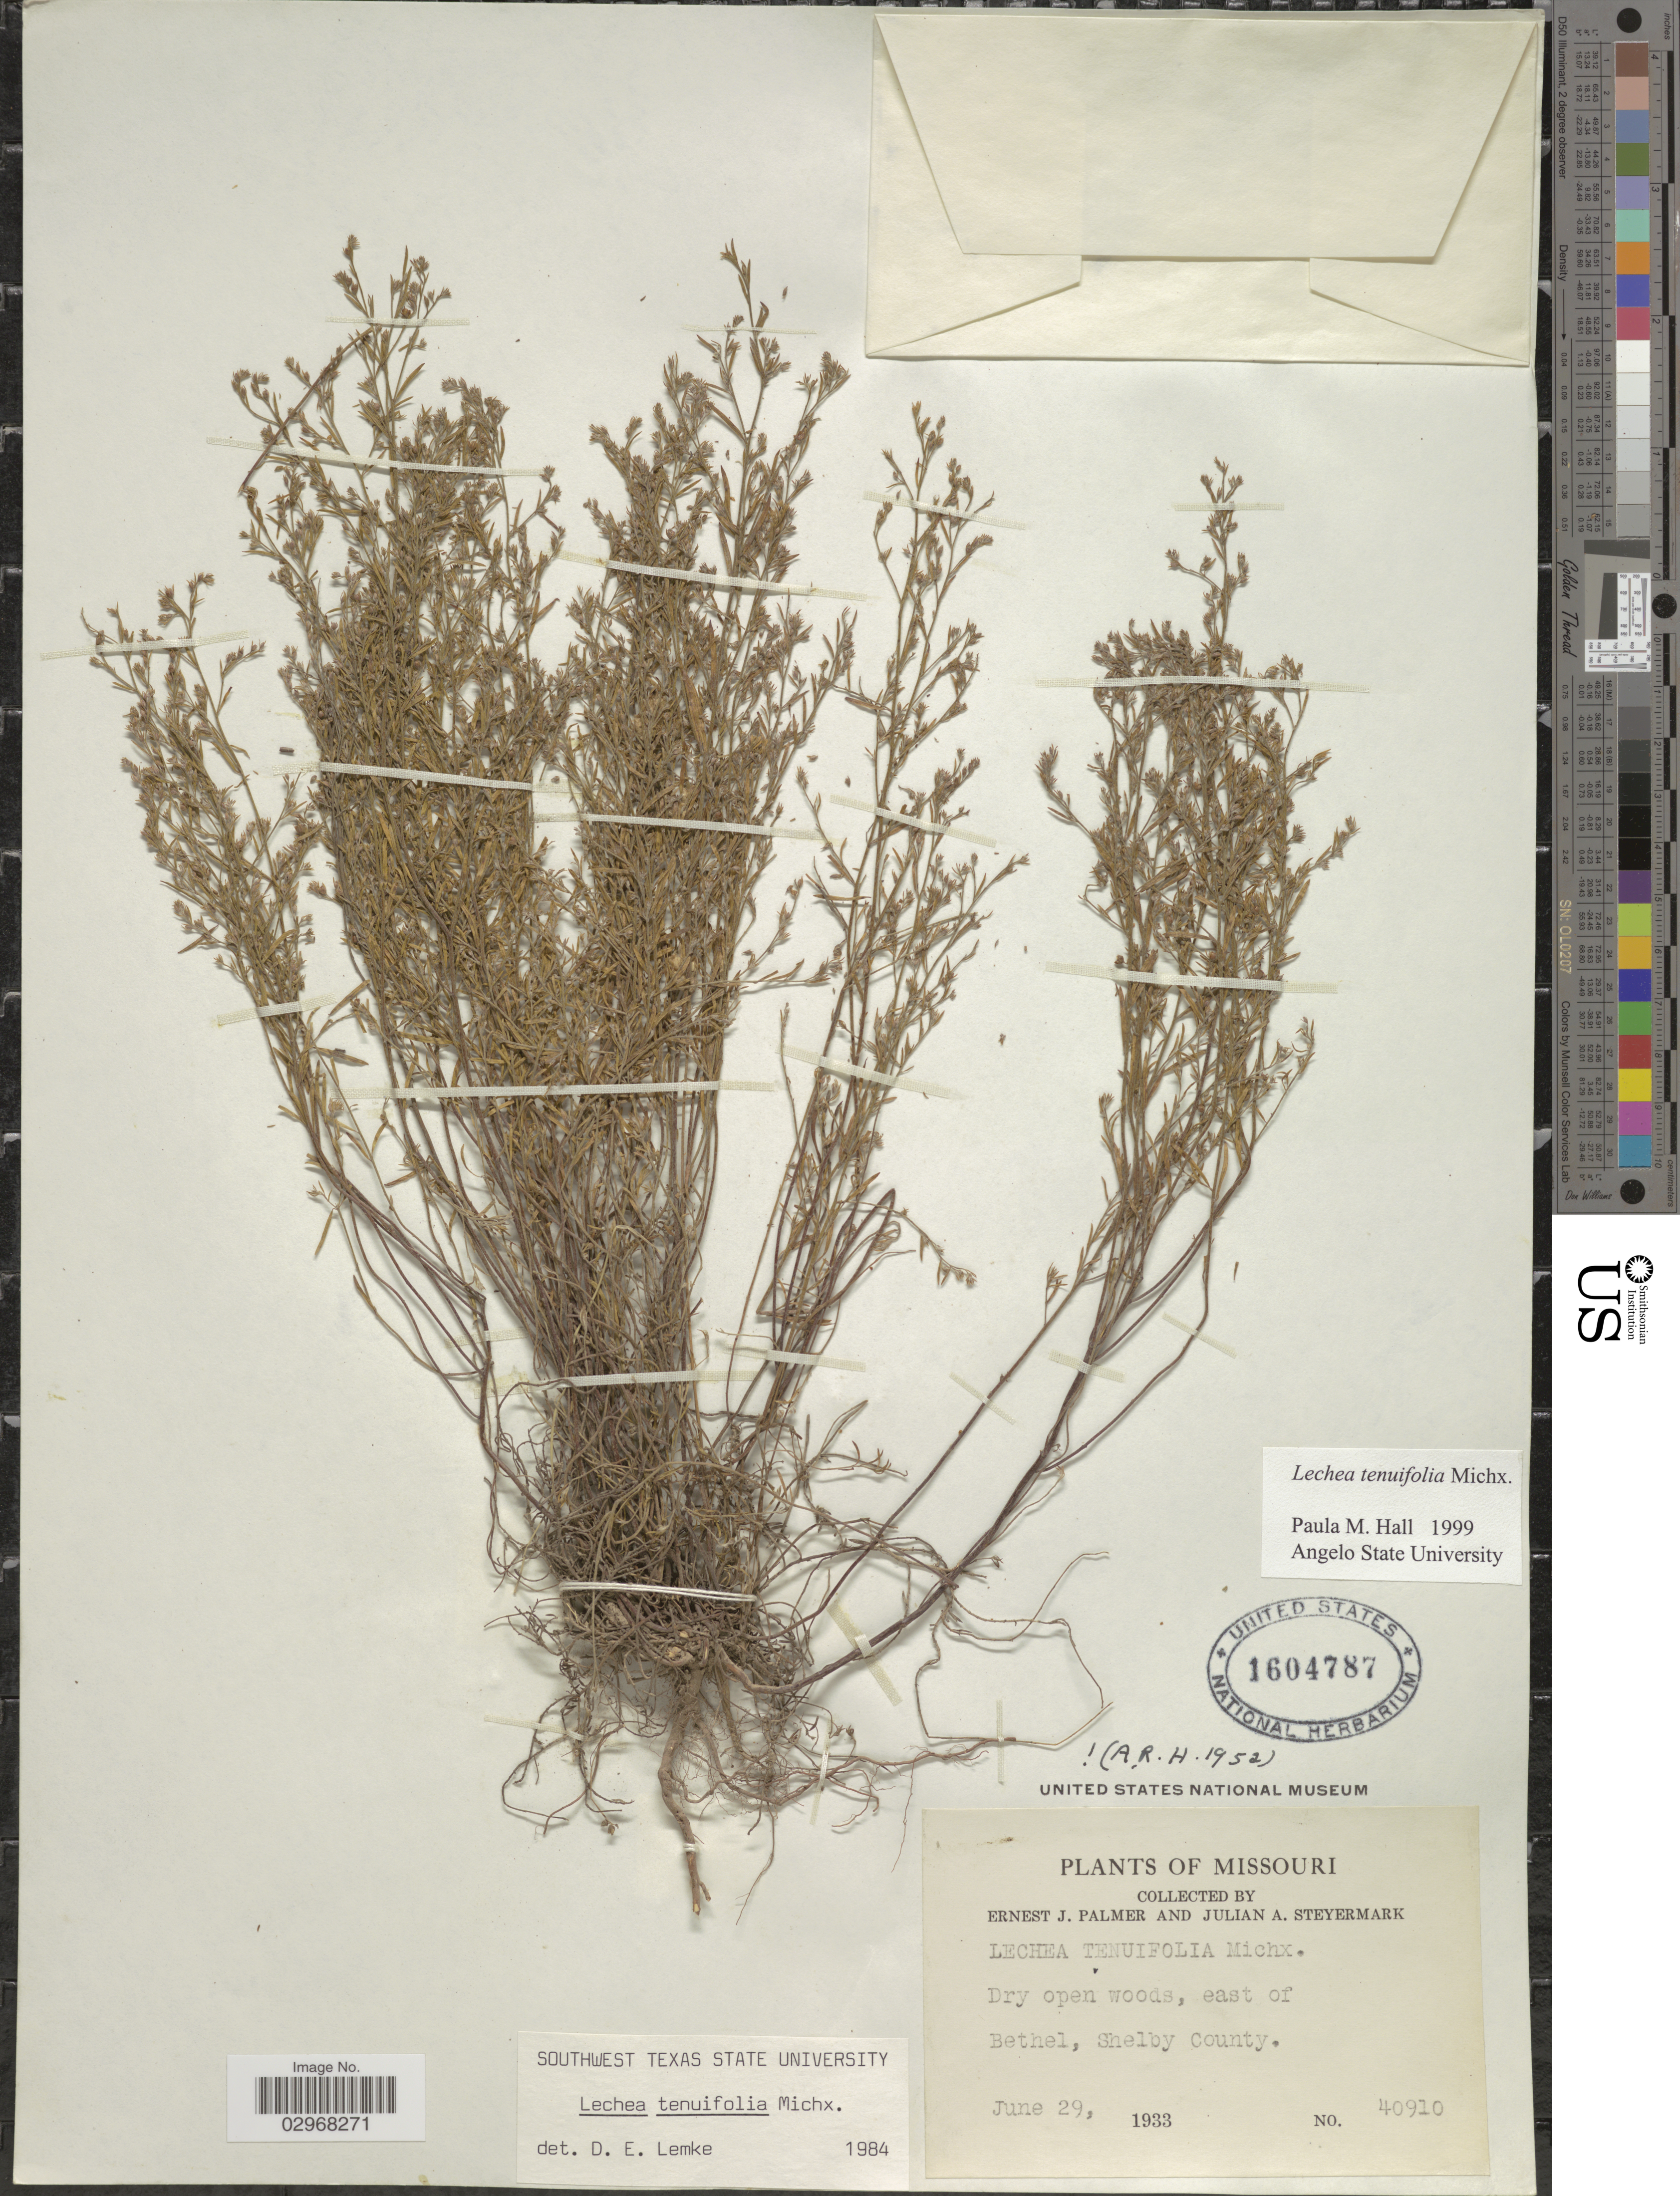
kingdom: Plantae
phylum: Tracheophyta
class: Magnoliopsida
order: Malvales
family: Cistaceae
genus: Lechea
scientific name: Lechea tenuifolia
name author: Michx.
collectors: E. J. Palmer & J. Steyermark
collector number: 40910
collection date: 1933-06-29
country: United States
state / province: Missouri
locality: Dry open woods, east of Bethel, Shelby County.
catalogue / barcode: US 1604787